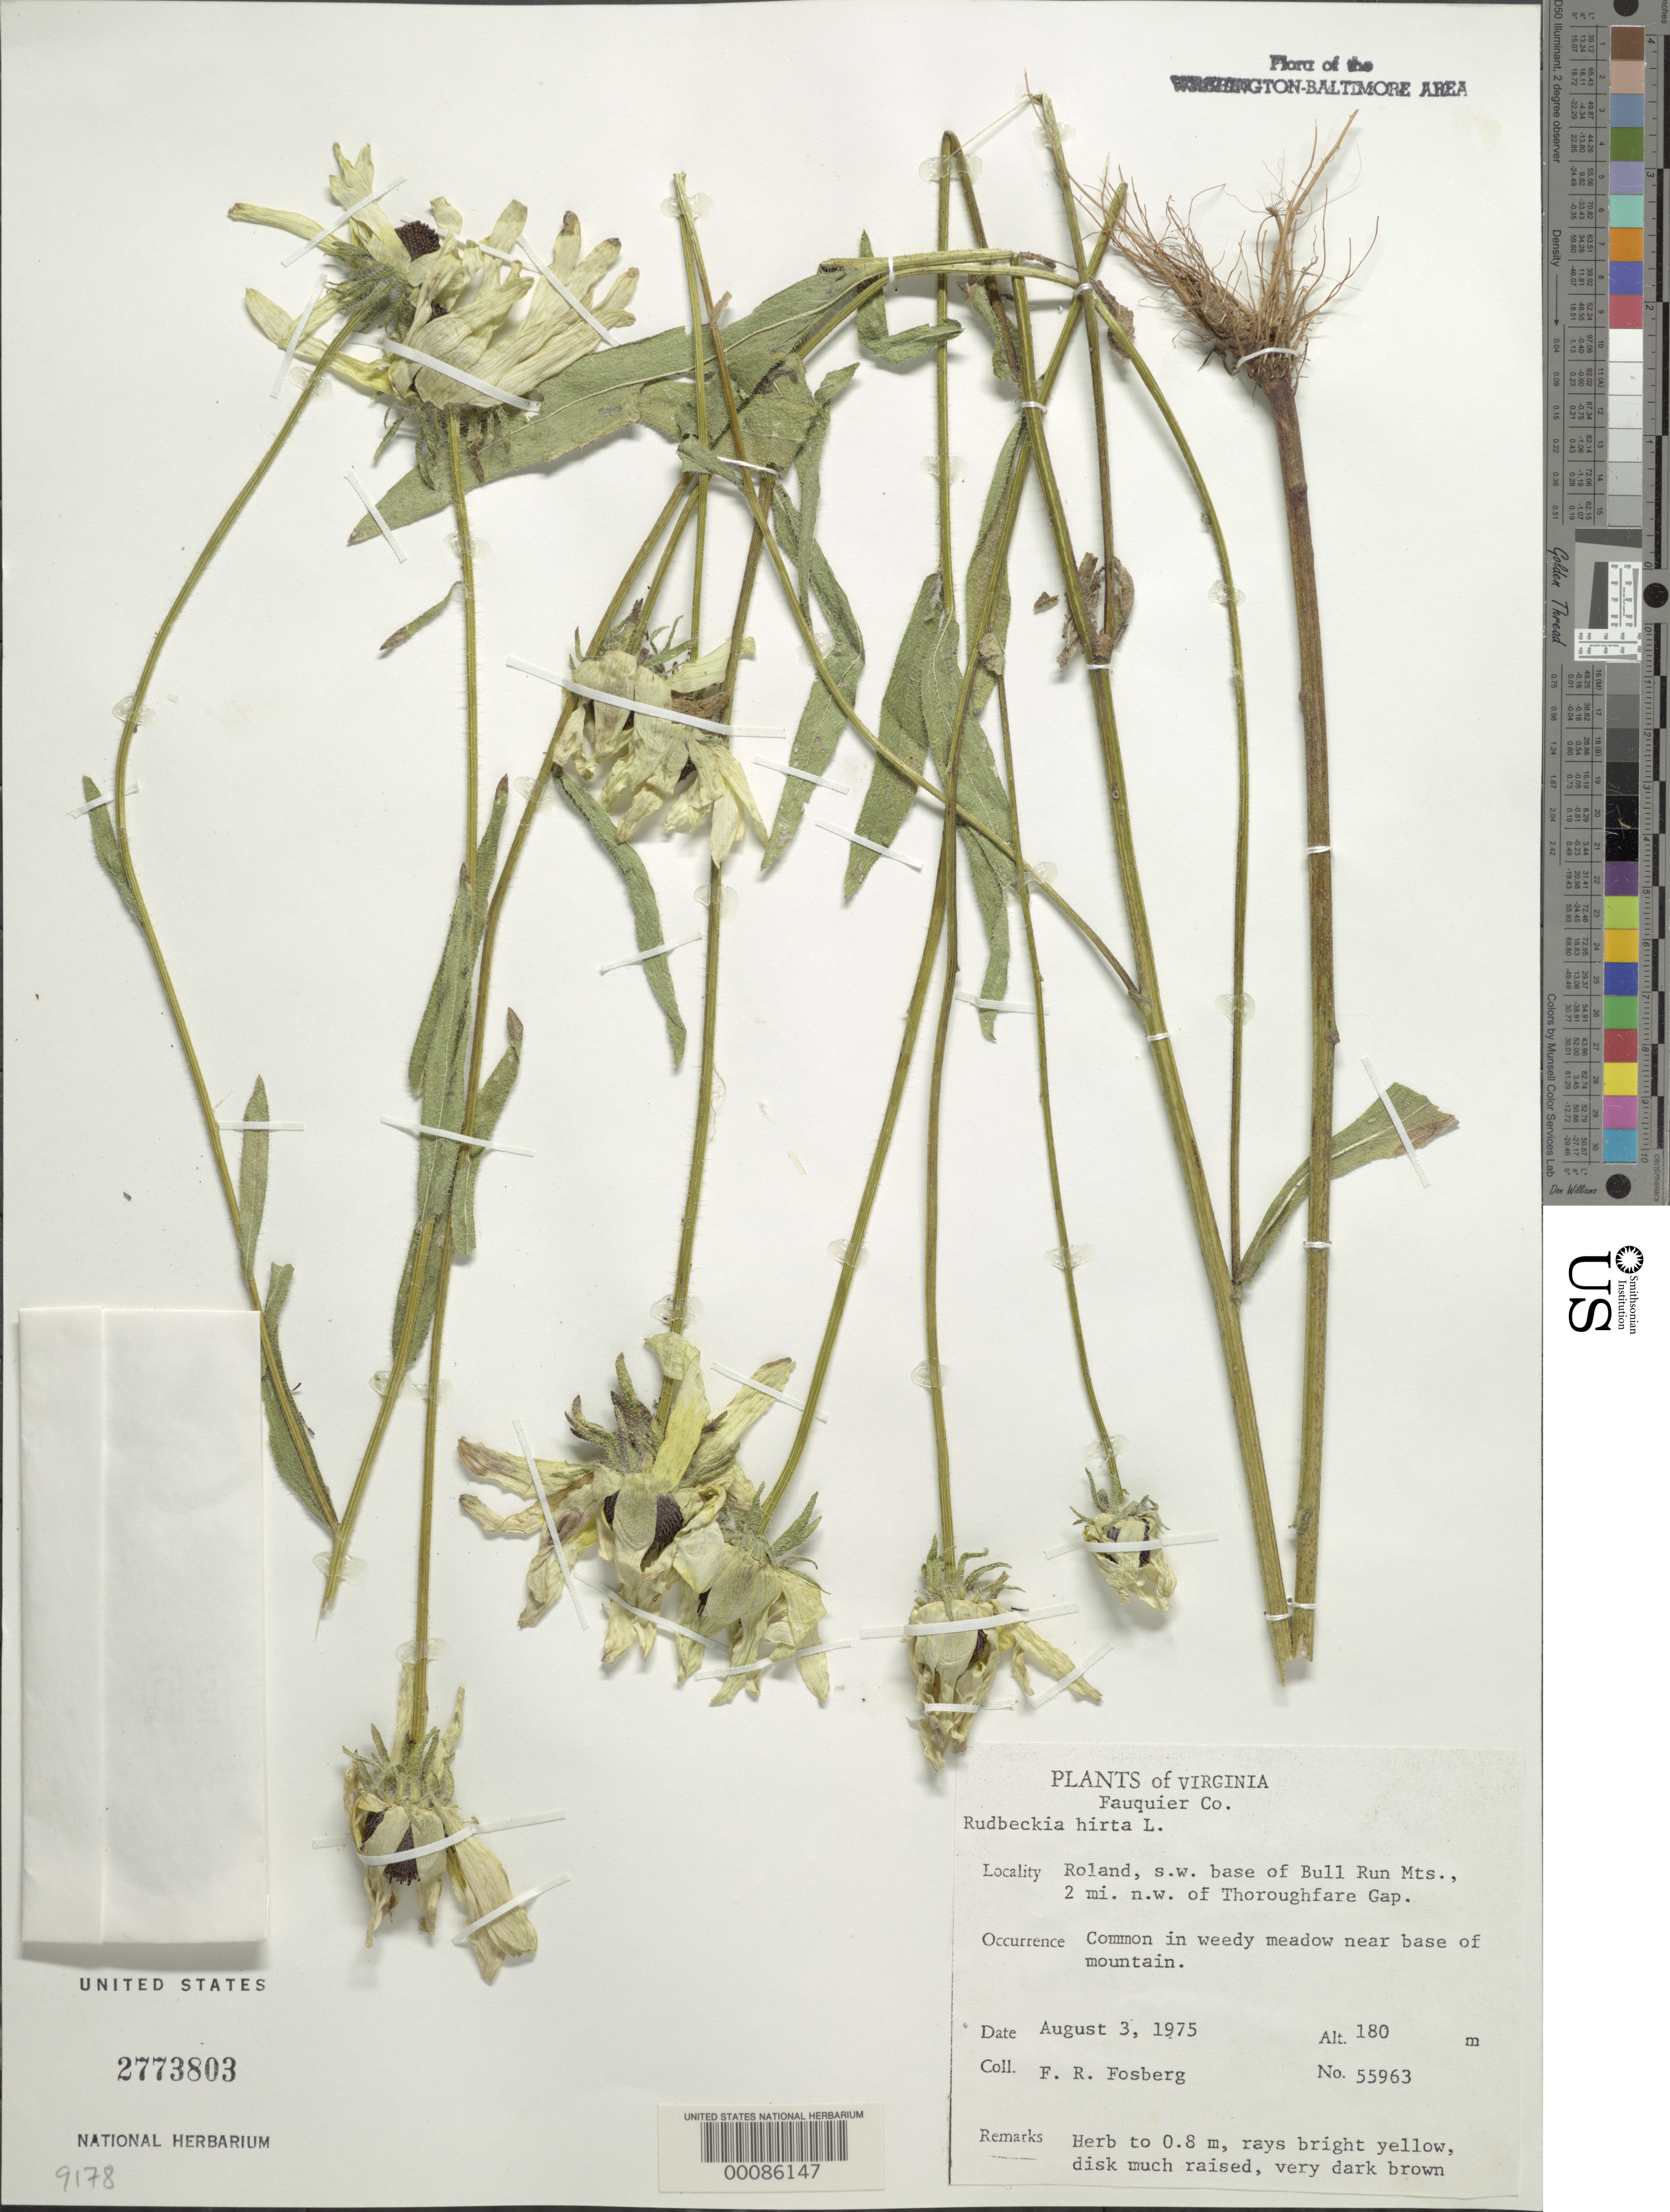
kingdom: Plantae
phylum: Tracheophyta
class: Magnoliopsida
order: Asterales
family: Asteraceae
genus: Rudbeckia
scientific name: Rudbeckia hirta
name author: L.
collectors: F. R. Fosberg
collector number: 55963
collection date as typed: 03 Aug 1975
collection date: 1975-08-03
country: United States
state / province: Virginia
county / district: Fauquier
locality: Roland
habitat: Weedy meadow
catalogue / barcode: US 2773803